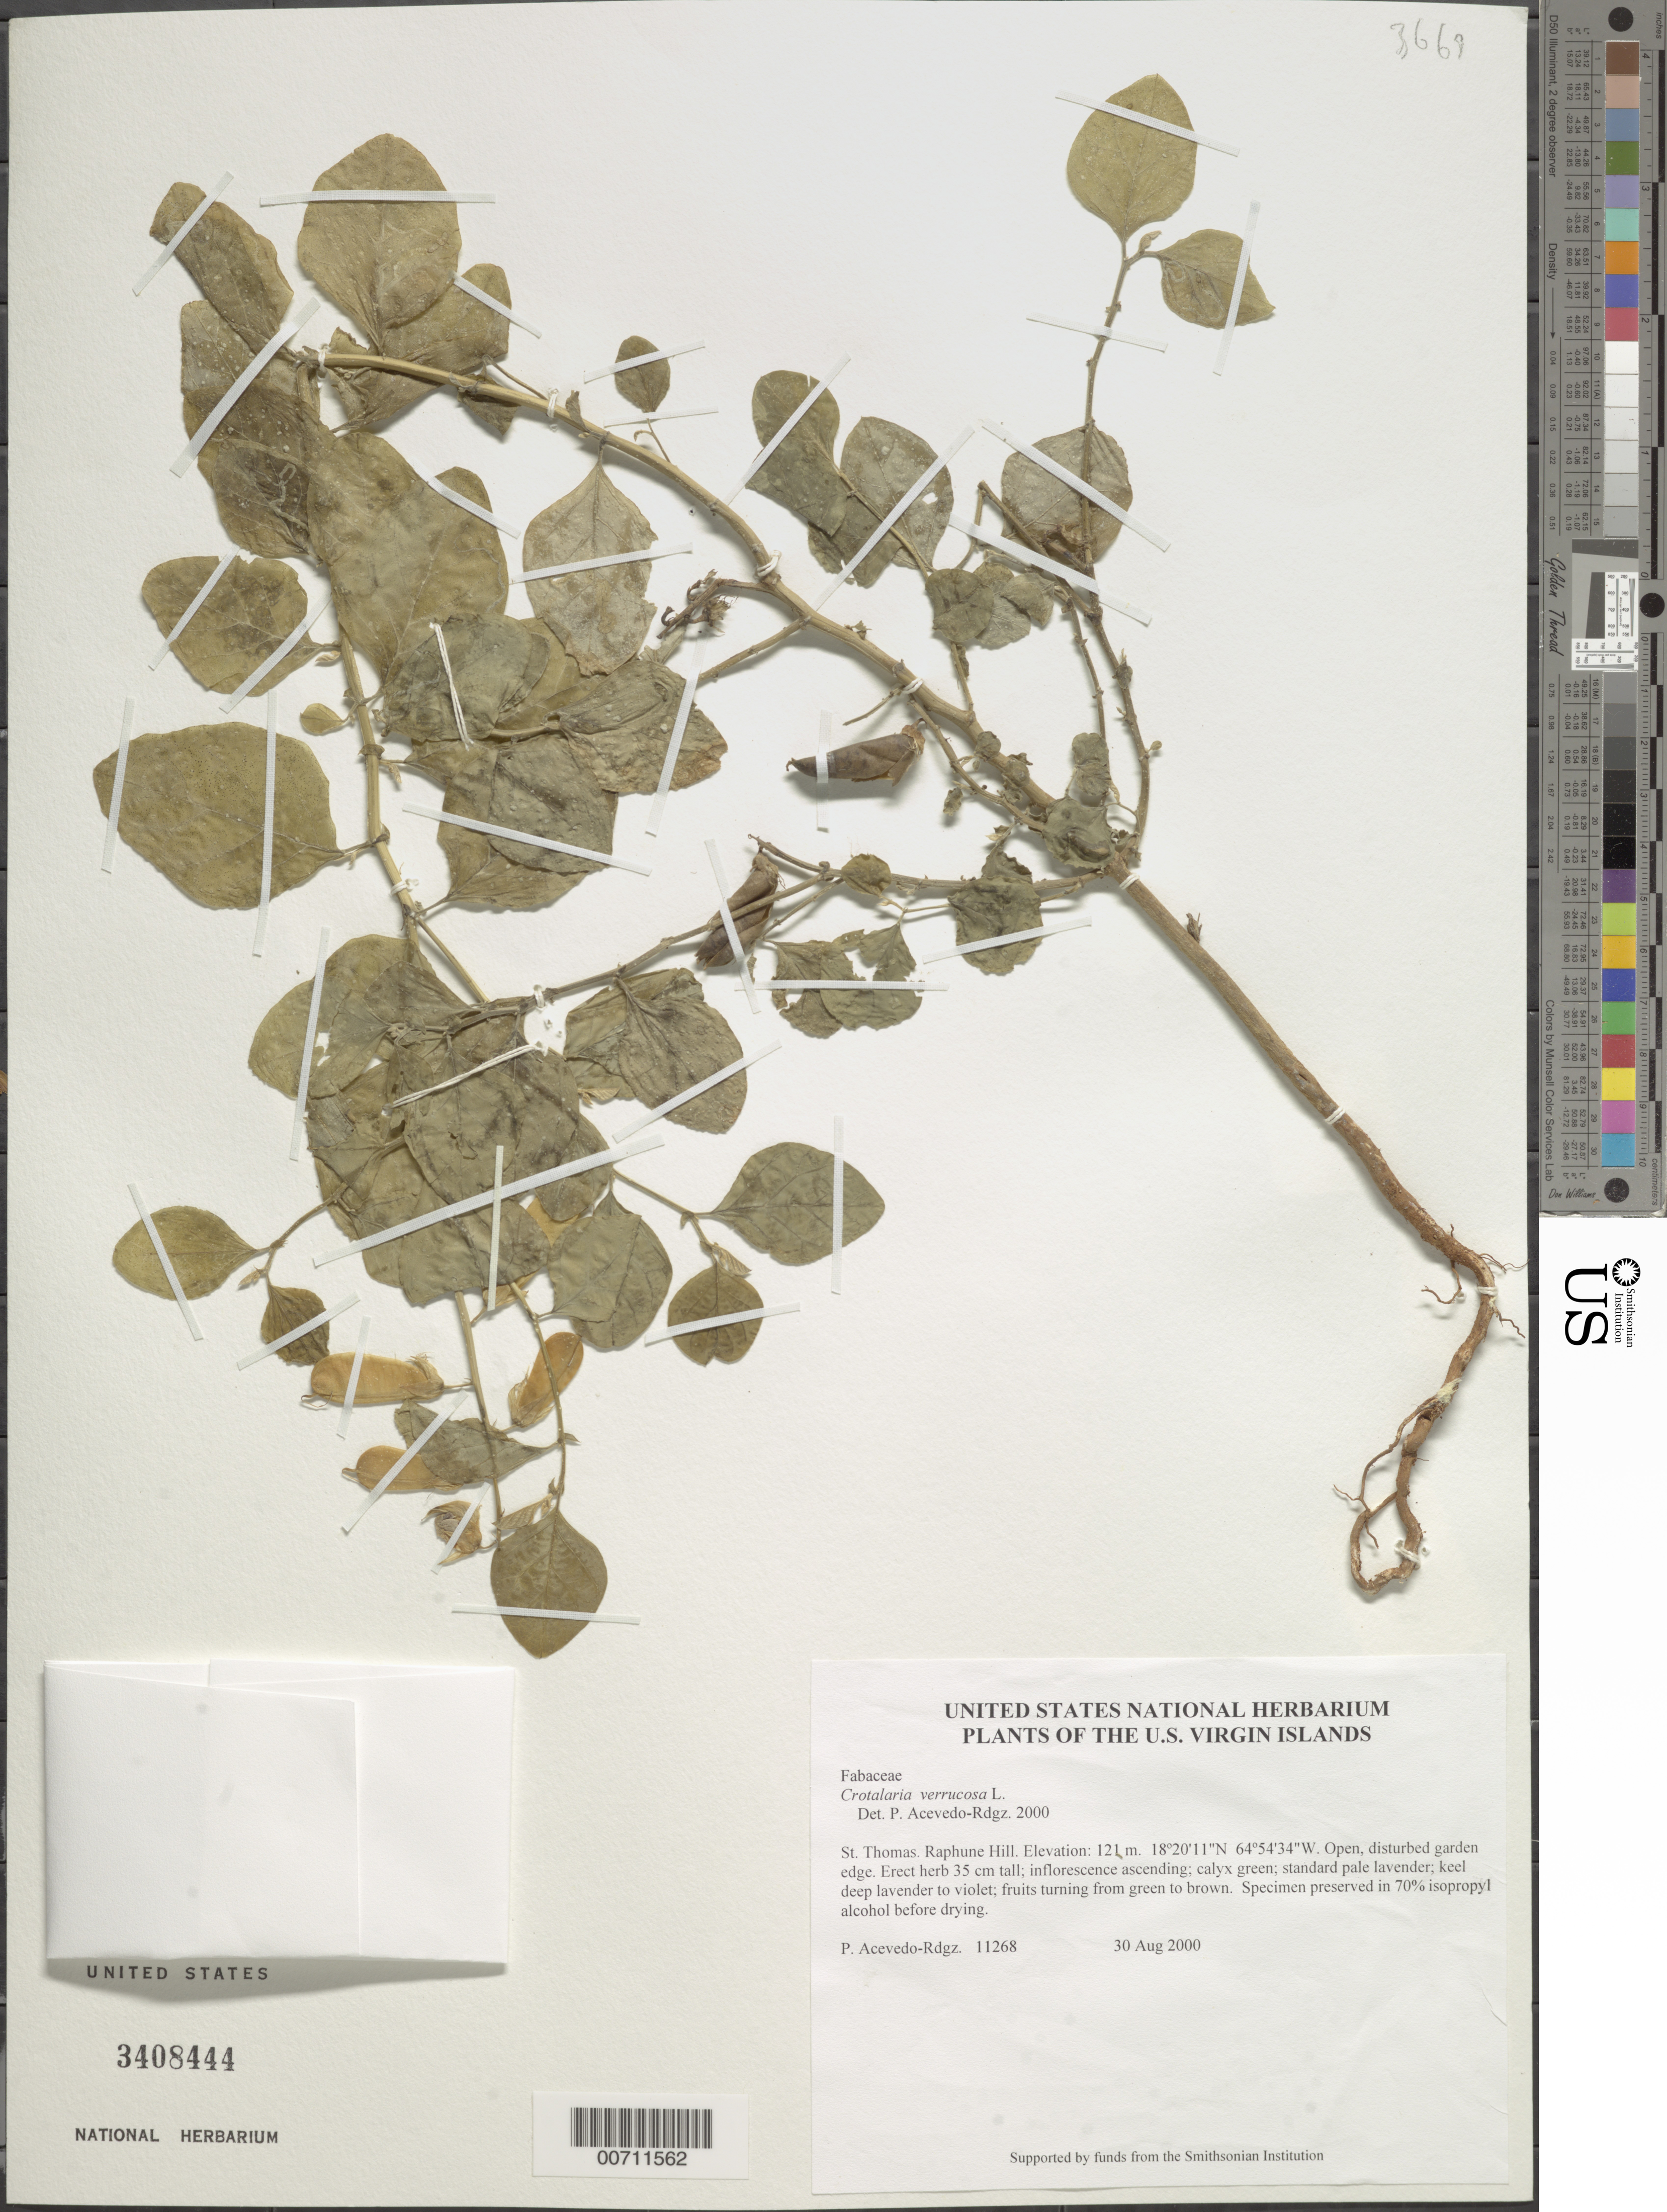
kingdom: Plantae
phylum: Tracheophyta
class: Magnoliopsida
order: Fabales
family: Fabaceae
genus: Crotalaria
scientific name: Crotalaria verrucosa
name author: L.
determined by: Acevedo-Rodríguez, P., (BOT), Smithsonian Institution - National Museum of Natural History (UNITED STATES)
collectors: P. Acevedo-Rodr.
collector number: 11268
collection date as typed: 30 Aug 2000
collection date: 2000-08-30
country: U.S. Virgin Islands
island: St. Thomas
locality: Raphune Hill.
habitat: Open, disturbed garden edge.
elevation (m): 121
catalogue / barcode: US 3408444